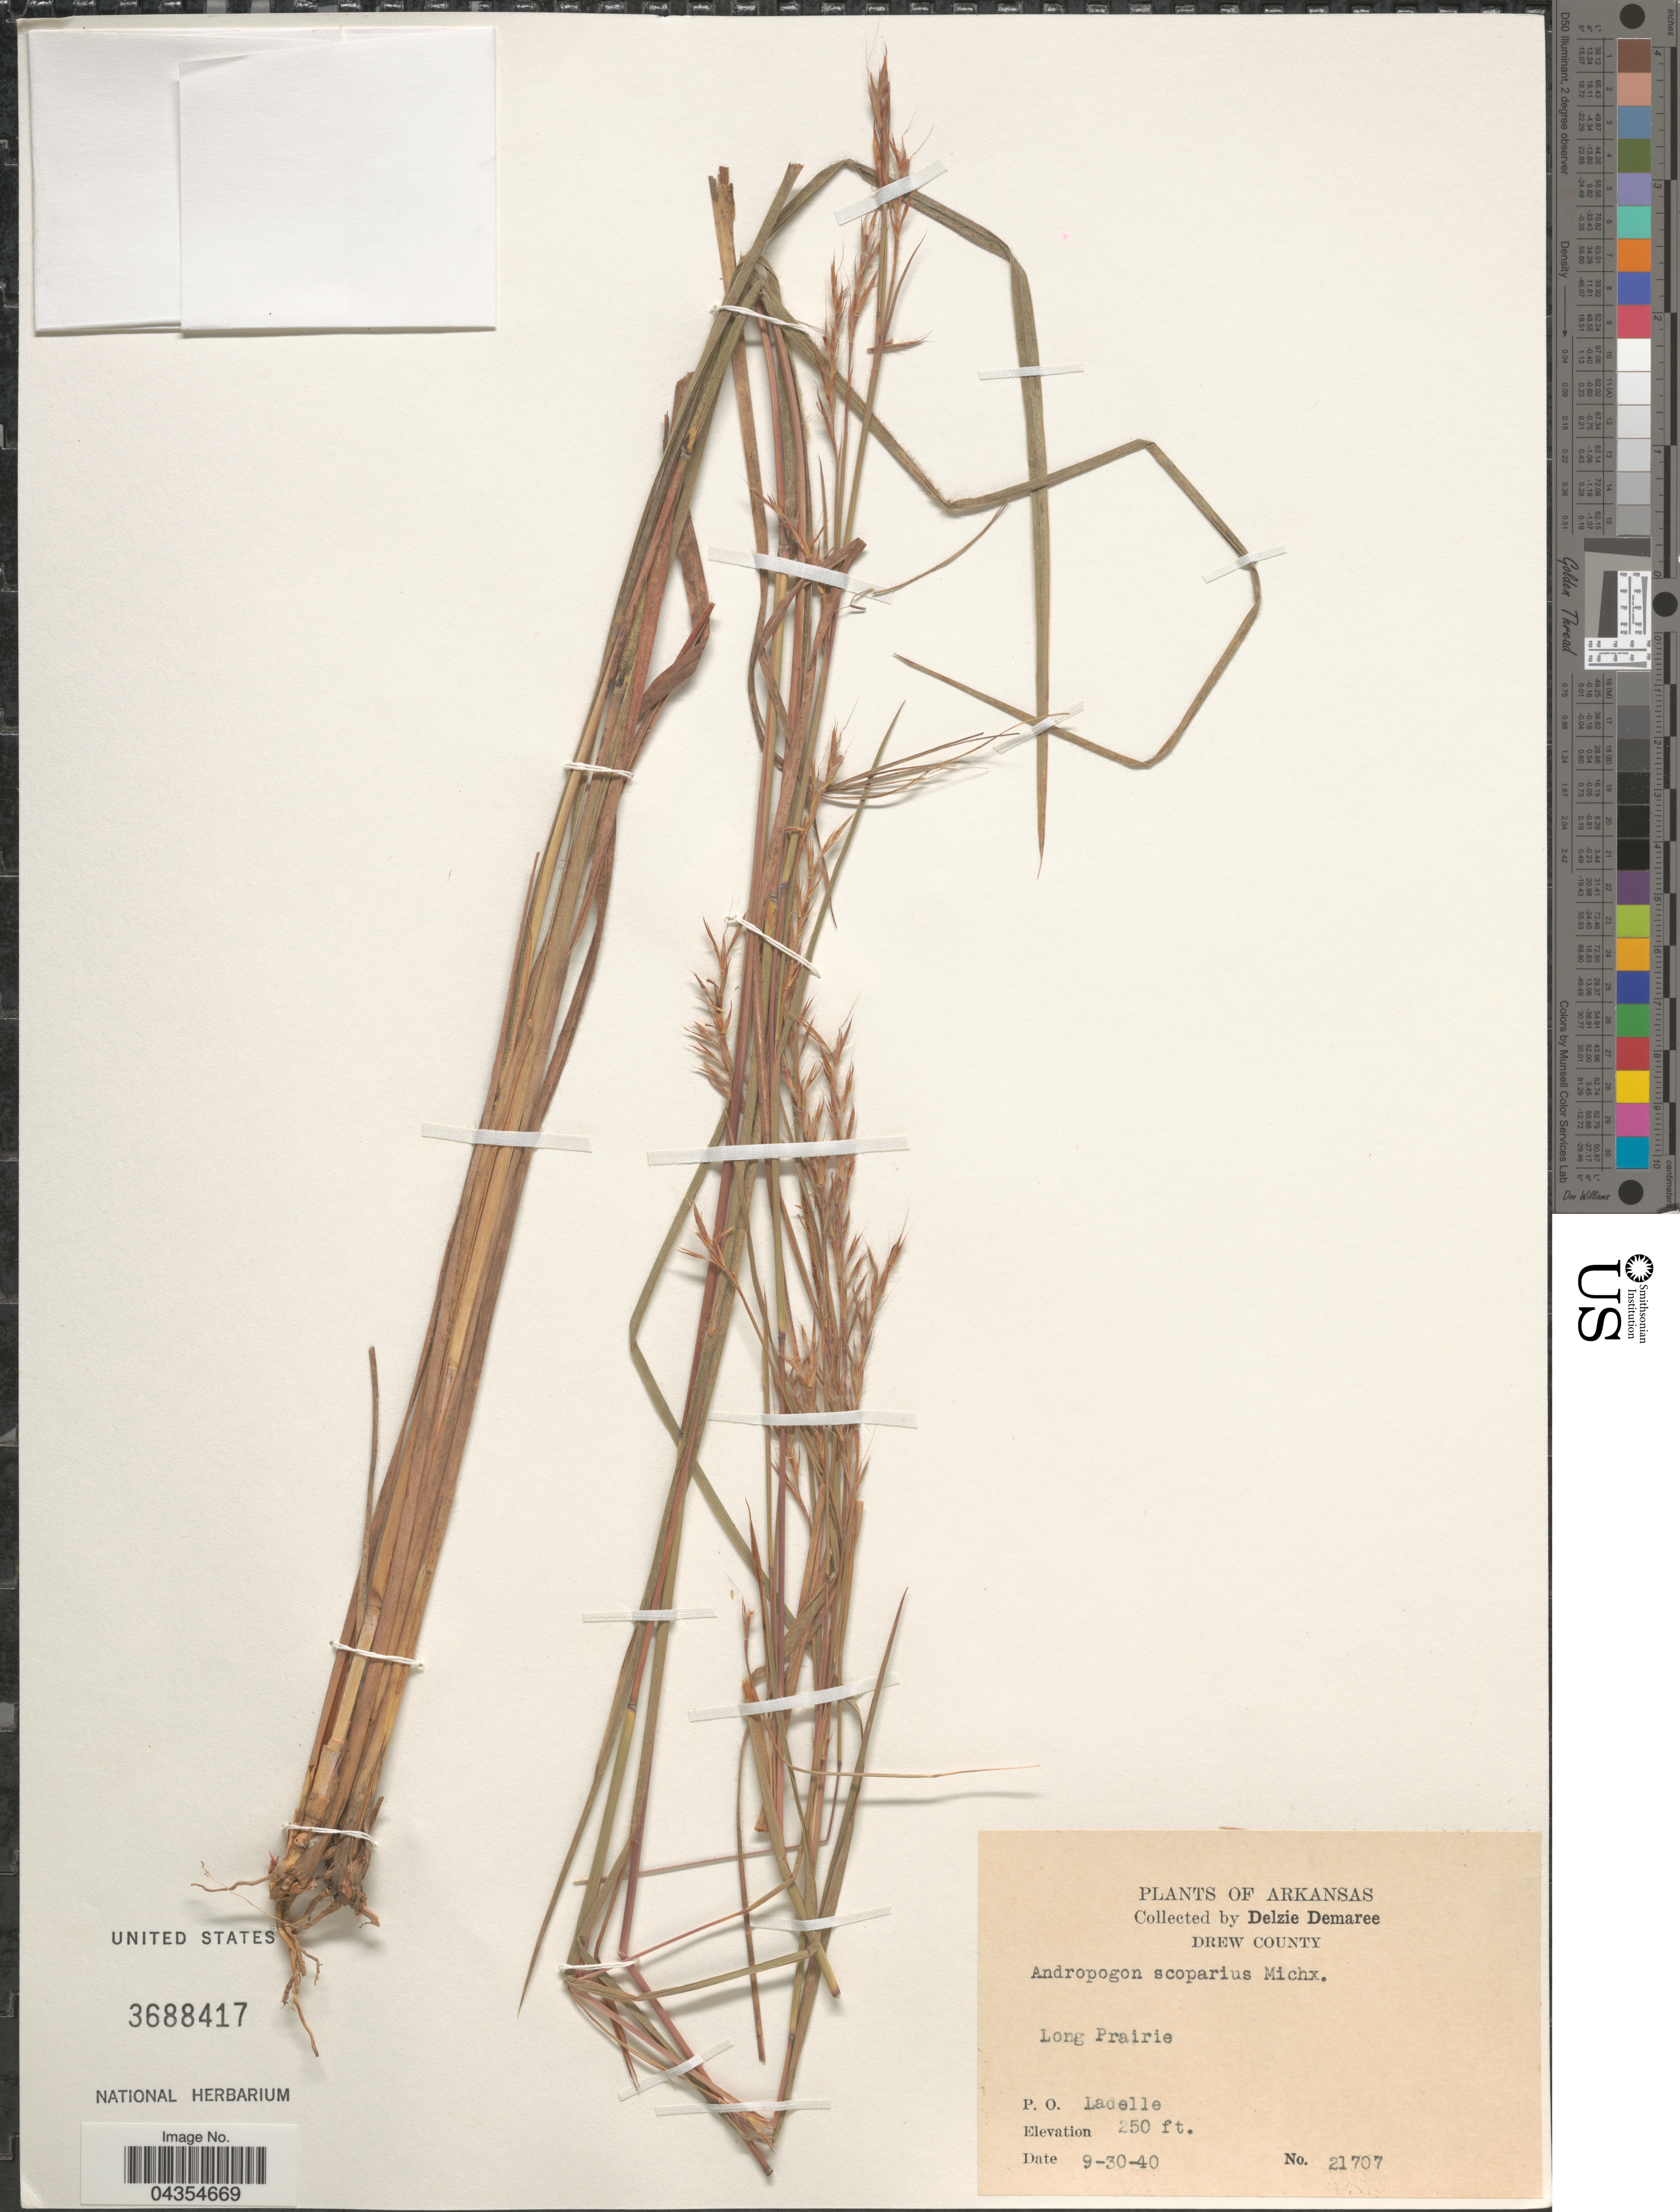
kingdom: Plantae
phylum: Tracheophyta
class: Liliopsida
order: Poales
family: Poaceae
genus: Schizachyrium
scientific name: Schizachyrium scoparium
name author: (Michx.) Nash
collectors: D. Demaree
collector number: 21707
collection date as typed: Transcribed d/m/y: 30/9/40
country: United States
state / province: Arkansas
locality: Drew County. Long Prairie. P. O. Ladelle.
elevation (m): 76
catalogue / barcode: US 3688417